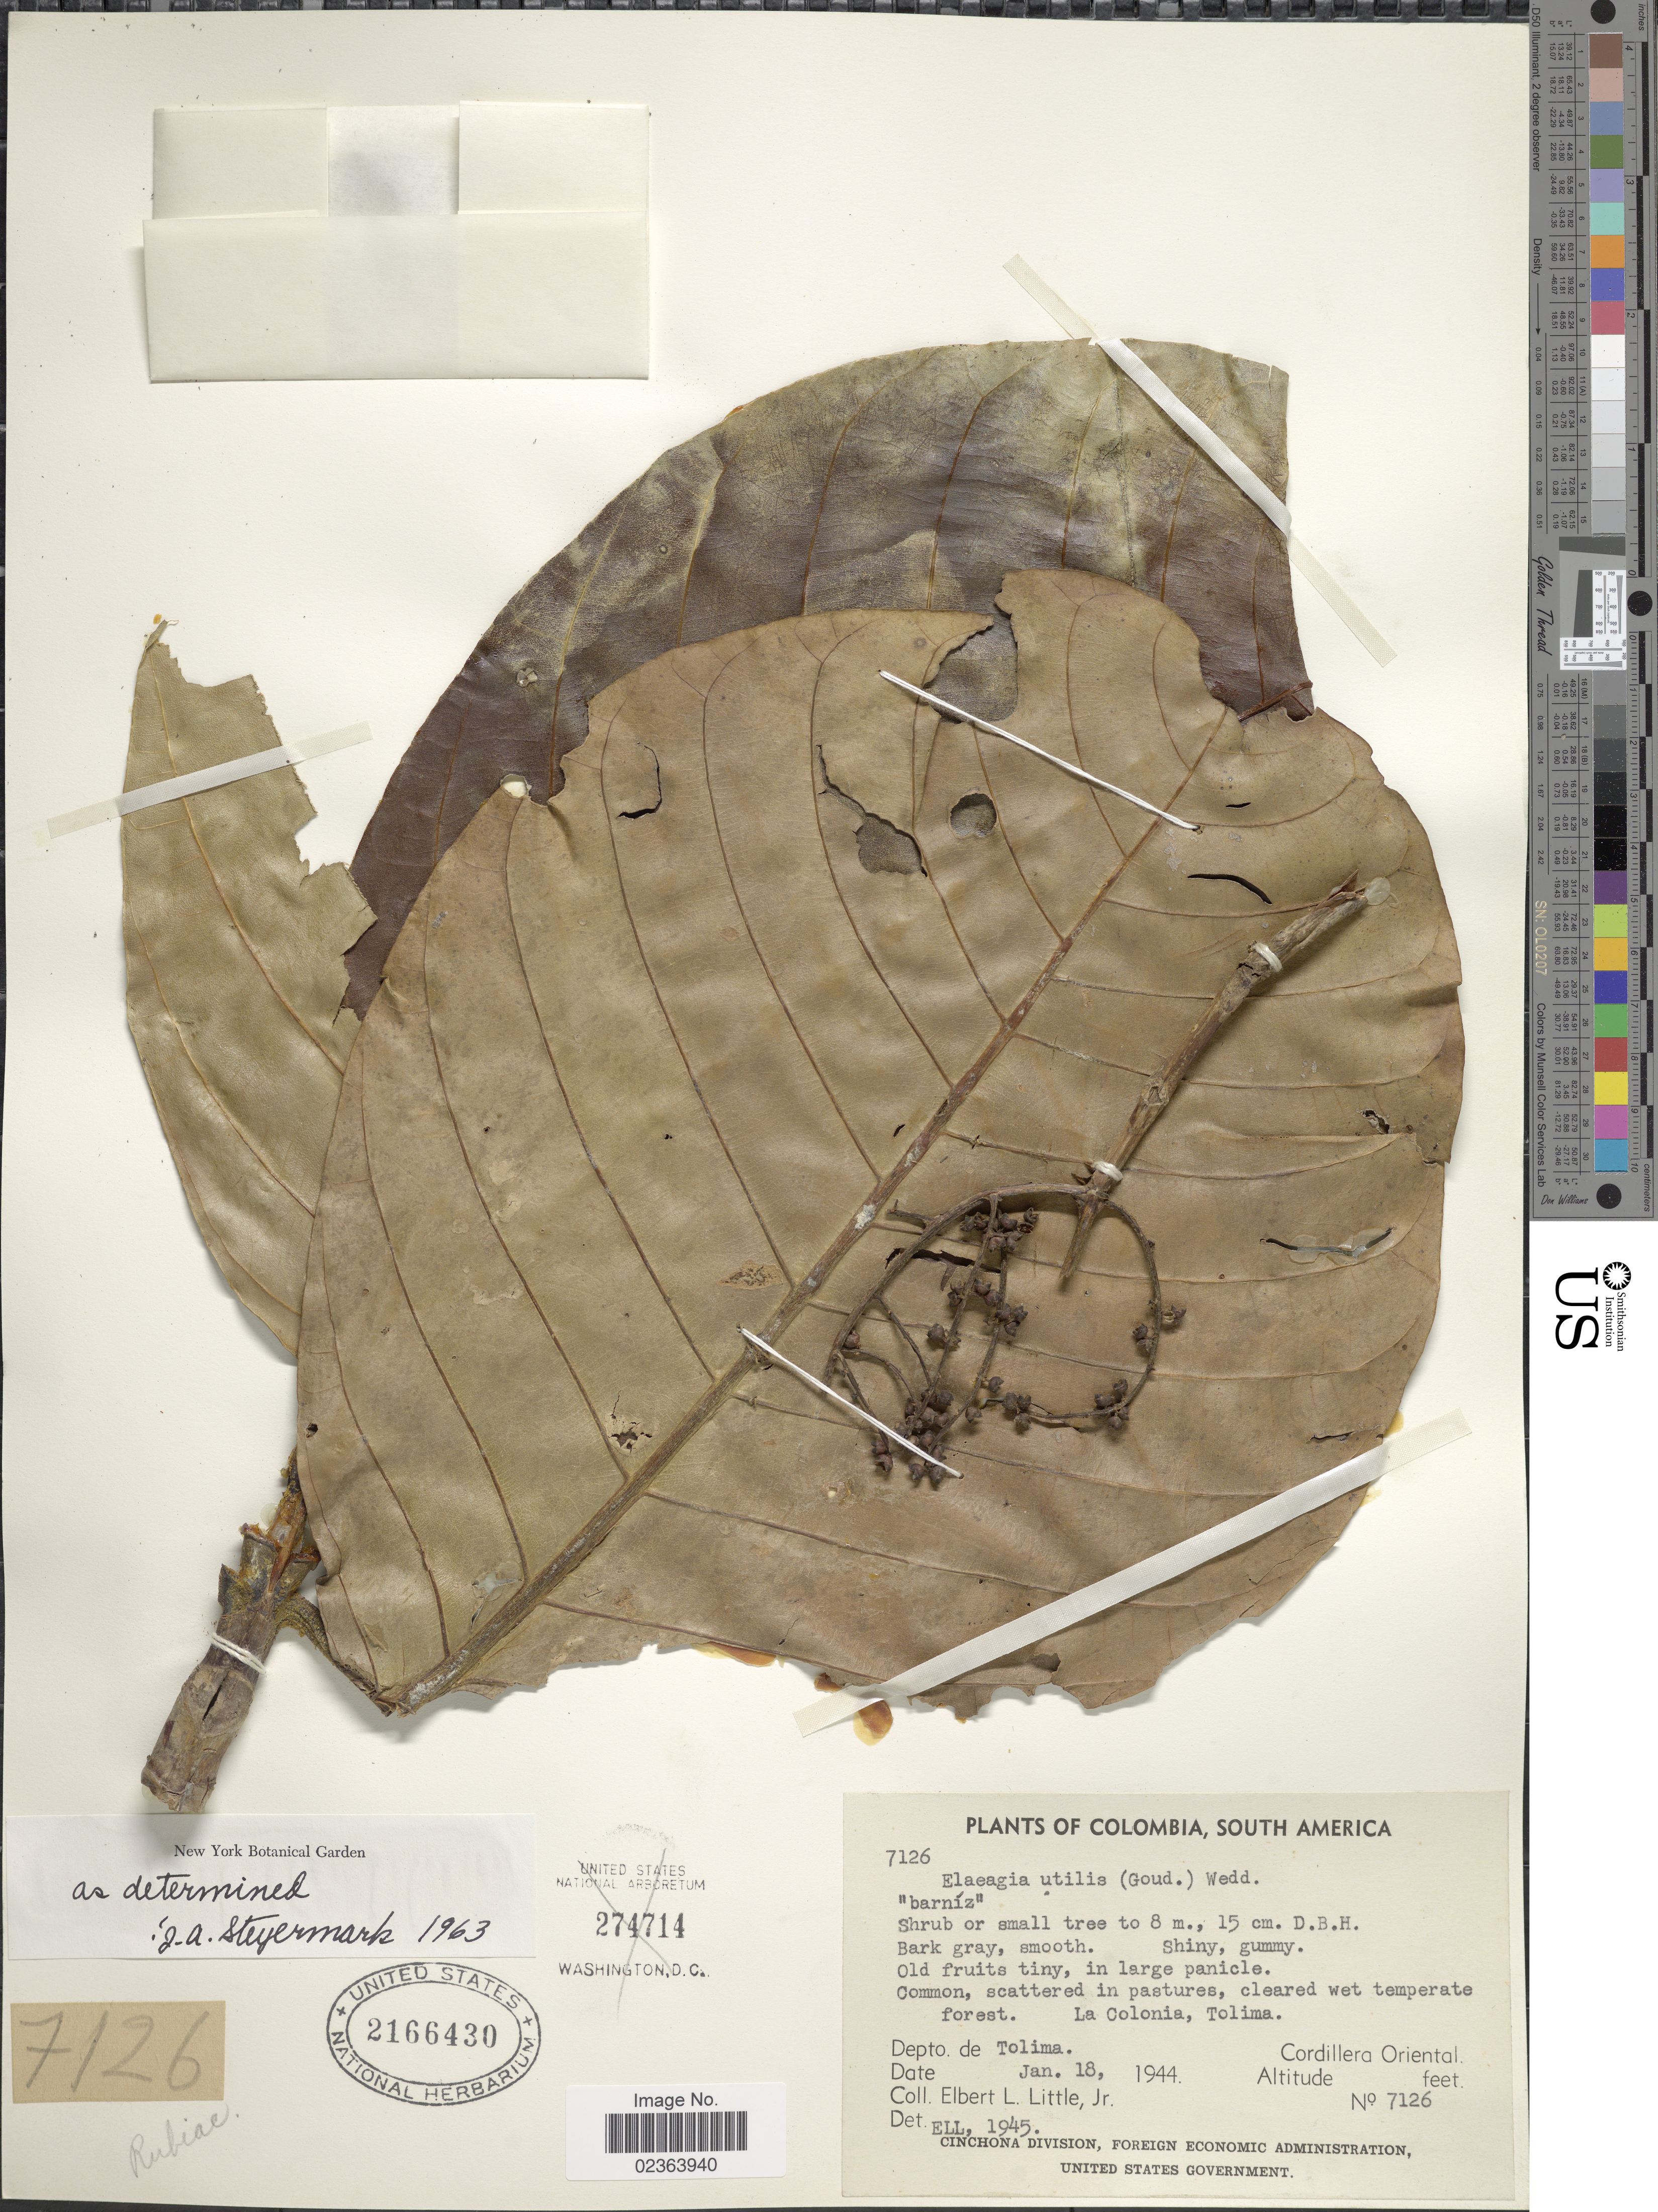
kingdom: Plantae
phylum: Tracheophyta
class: Magnoliopsida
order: Gentianales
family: Rubiaceae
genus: Elaeagia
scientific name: Elaeagia utilis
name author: (Goudot) Wedd.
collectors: E. L. Little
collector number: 7126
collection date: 1944-01-18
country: Colombia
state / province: Tolima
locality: La Colonia, Tolima, Depto. de Tolima, Cordillera Oriental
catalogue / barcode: US 2166430